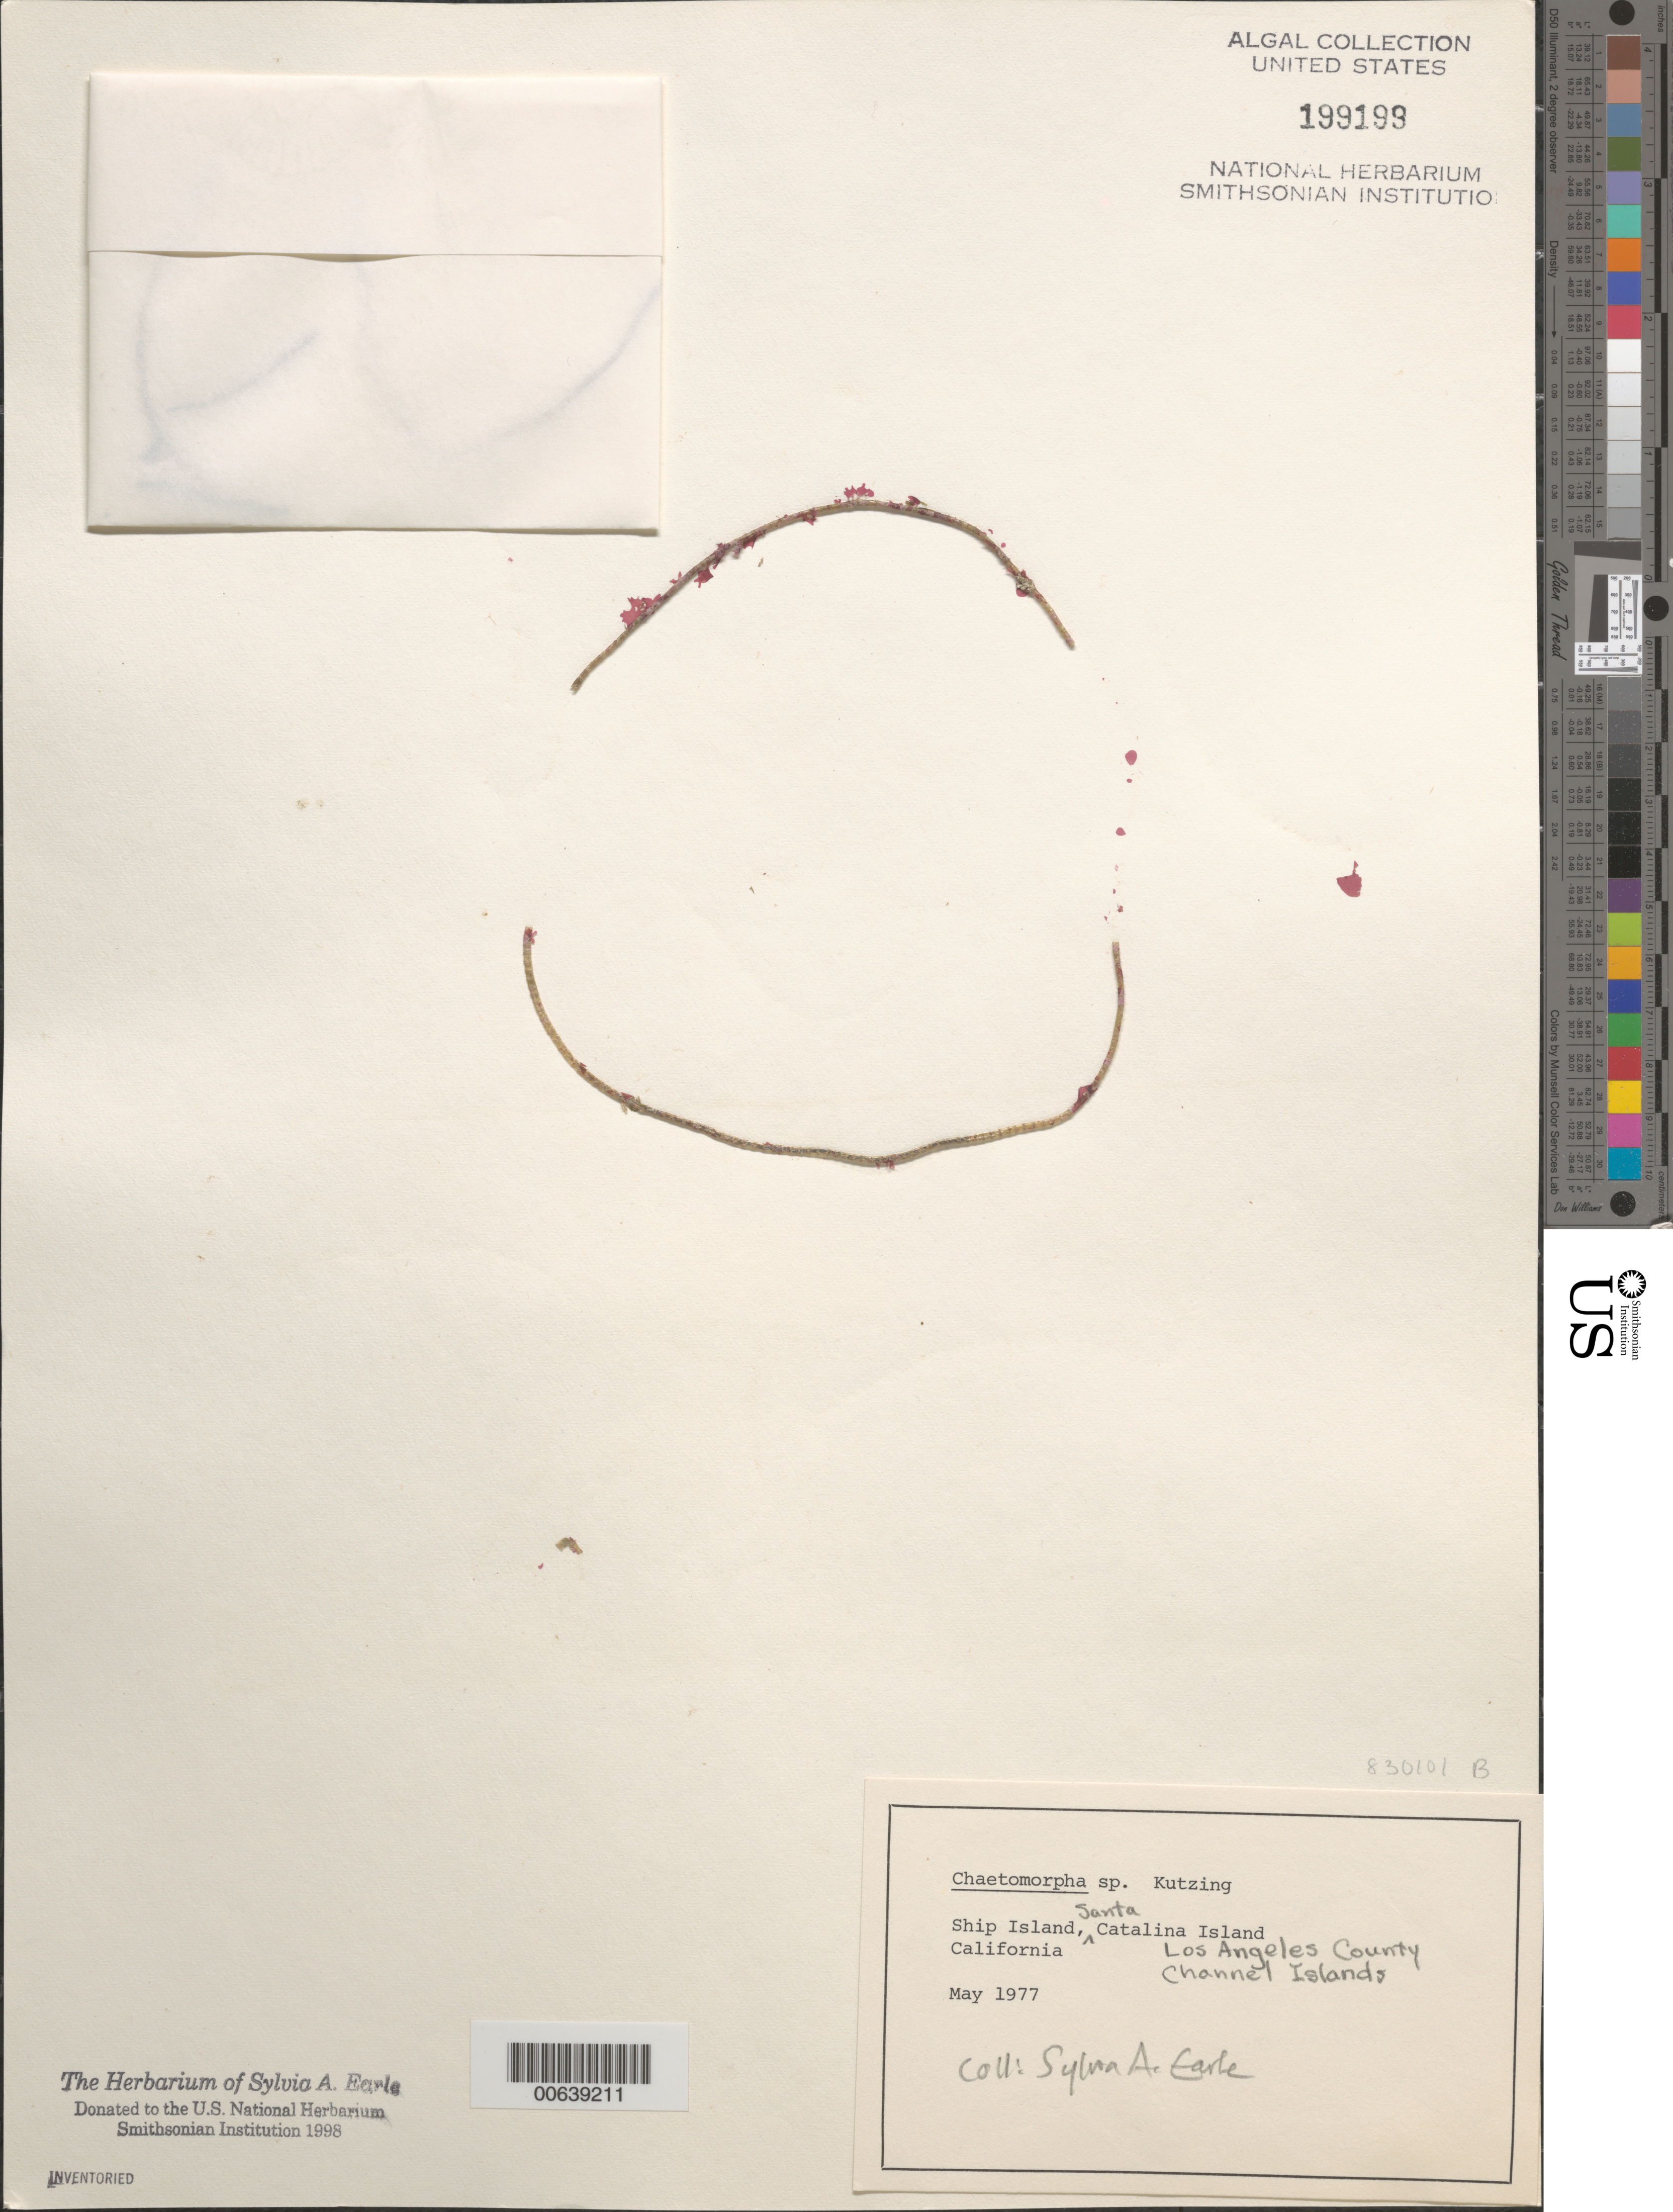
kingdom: Plantae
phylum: Chlorophyta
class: Ulvophyceae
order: Cladophorales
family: Cladophoraceae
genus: Chaetomorpha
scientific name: Chaetomorpha sp.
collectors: S. A. Earle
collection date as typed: May 1977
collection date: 1977-05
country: United States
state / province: California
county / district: Los Angeles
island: Santa Catalina Island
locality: Ship Rock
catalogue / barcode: US 199199